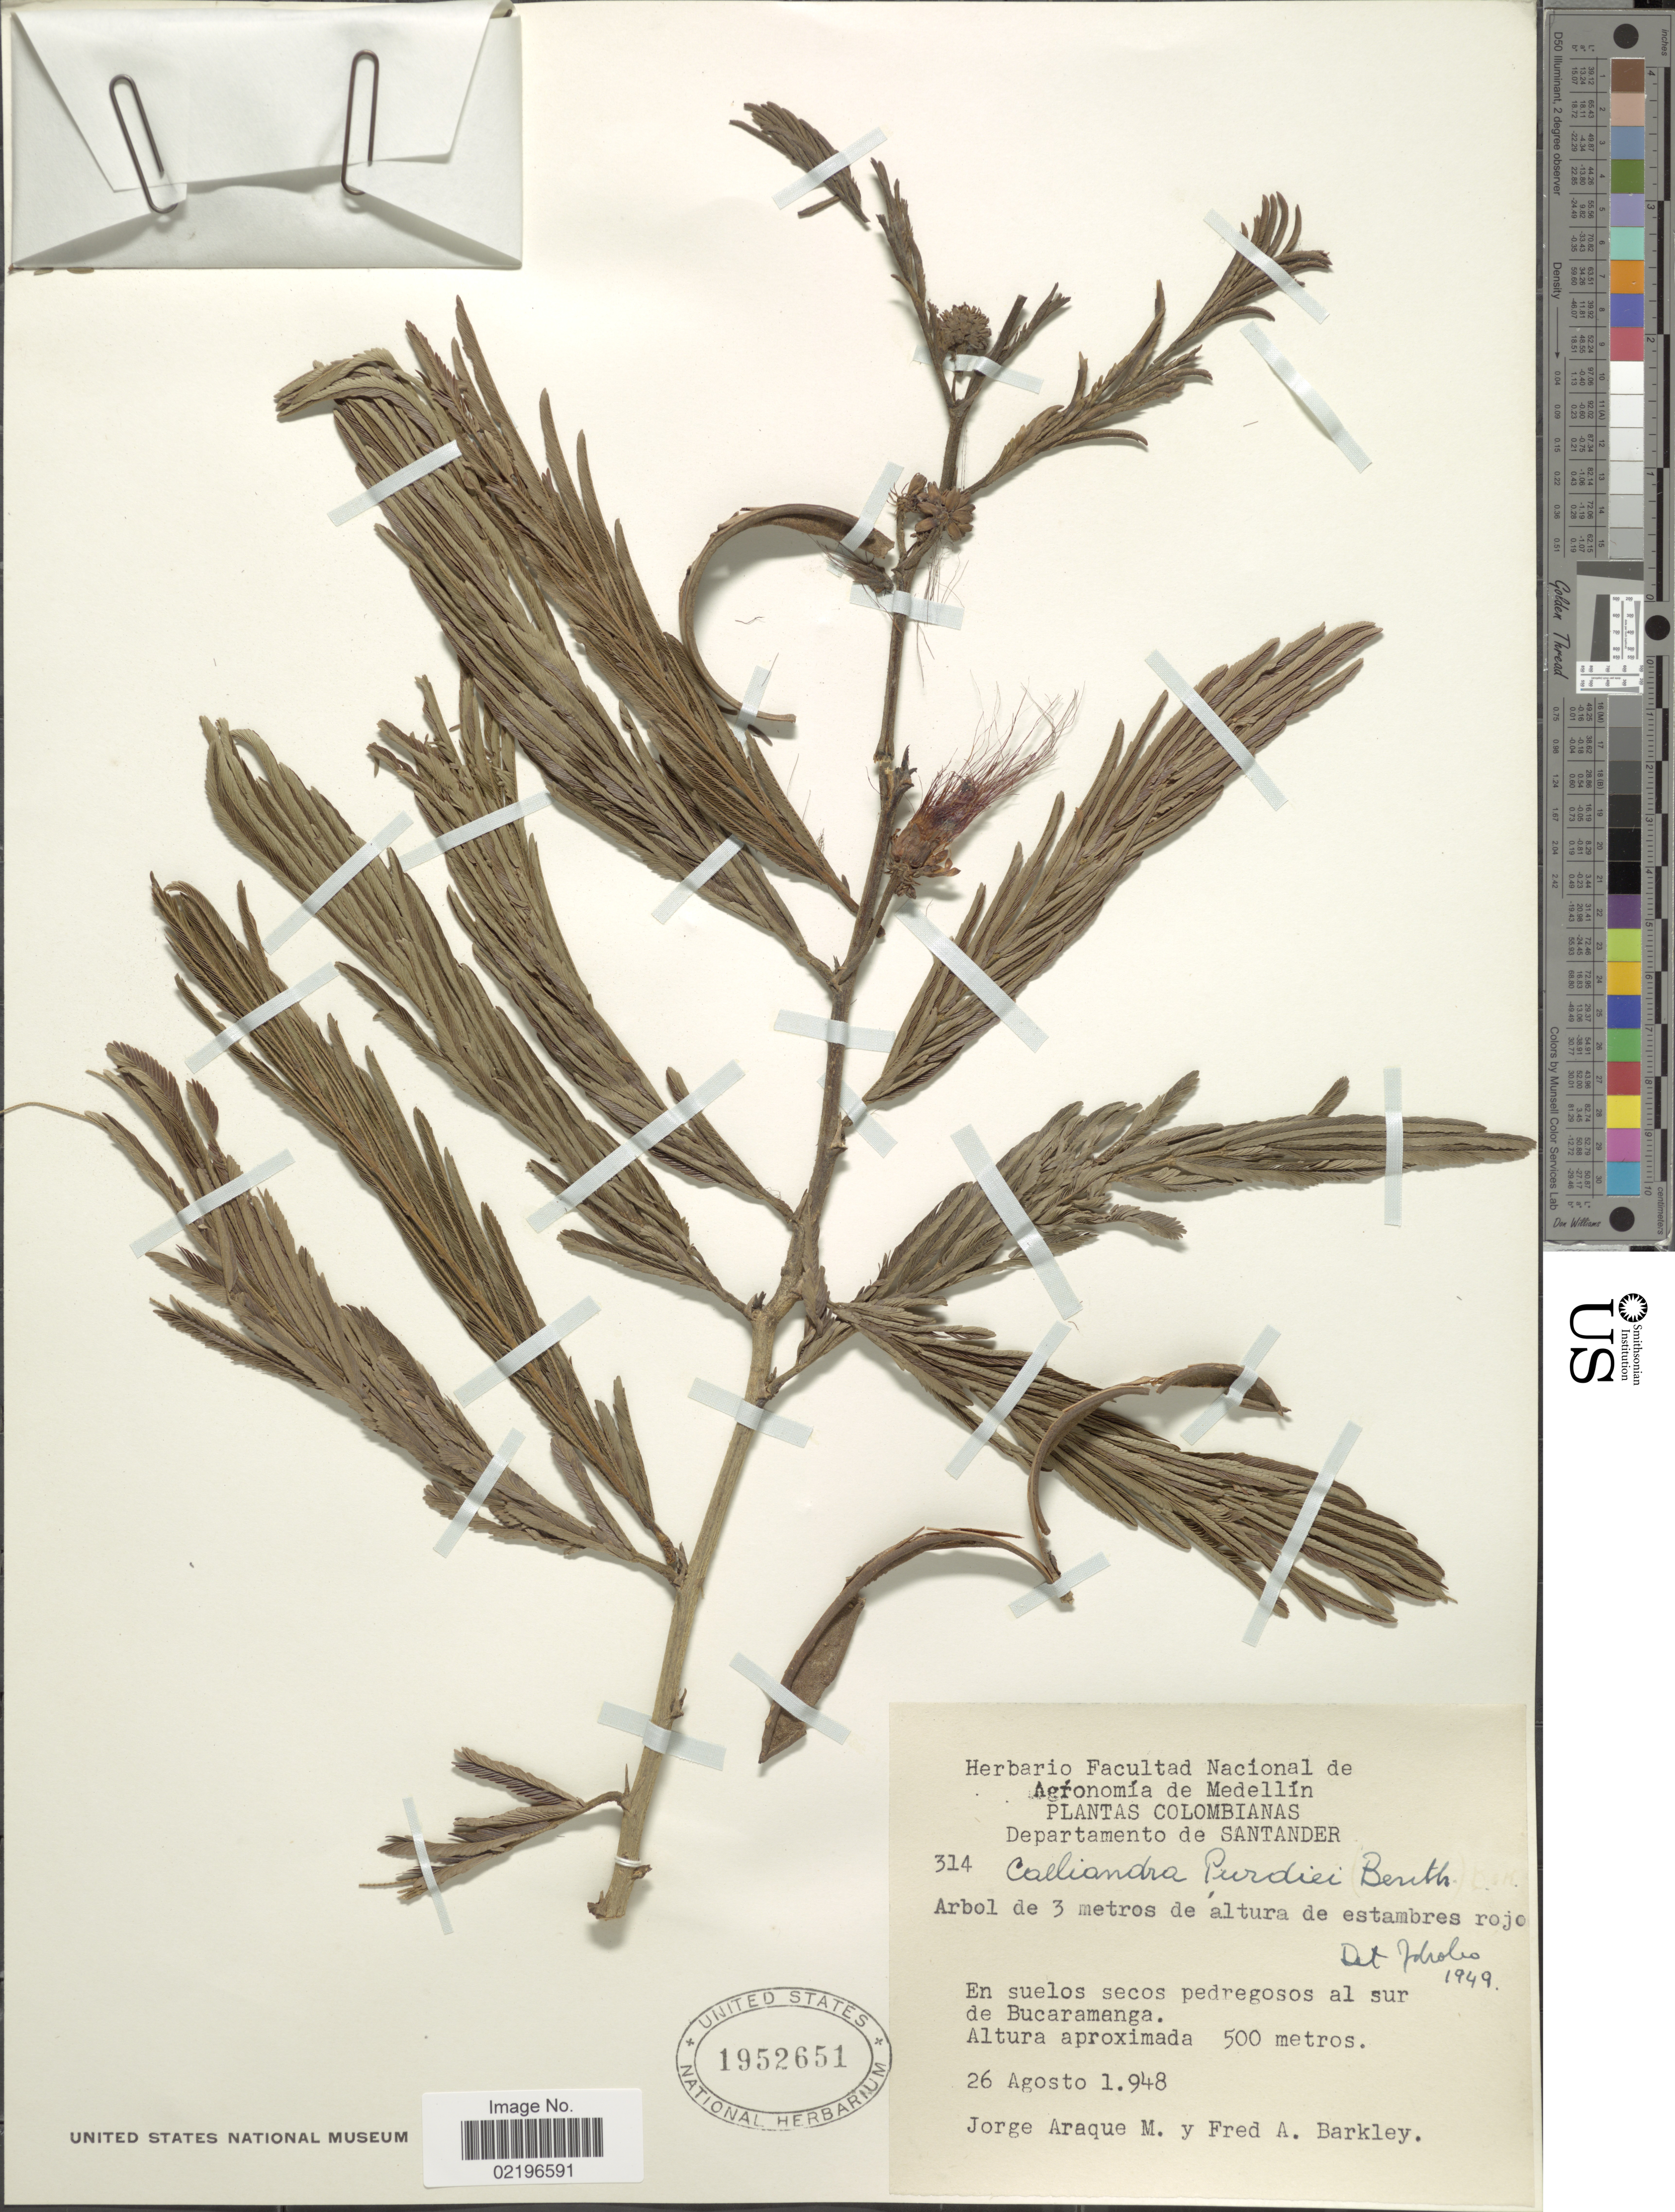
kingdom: Plantae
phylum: Tracheophyta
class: Magnoliopsida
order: Fabales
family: Fabaceae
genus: Calliandra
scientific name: Calliandra purdiaei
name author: Benth.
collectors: J. Araque Molina & F. A. Barkley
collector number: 314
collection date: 1948-08-26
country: Colombia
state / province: Santander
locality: Departamento de Santander. En suelos secos pedregosos al sur de Bucaramanga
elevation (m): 500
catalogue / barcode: US 1952651